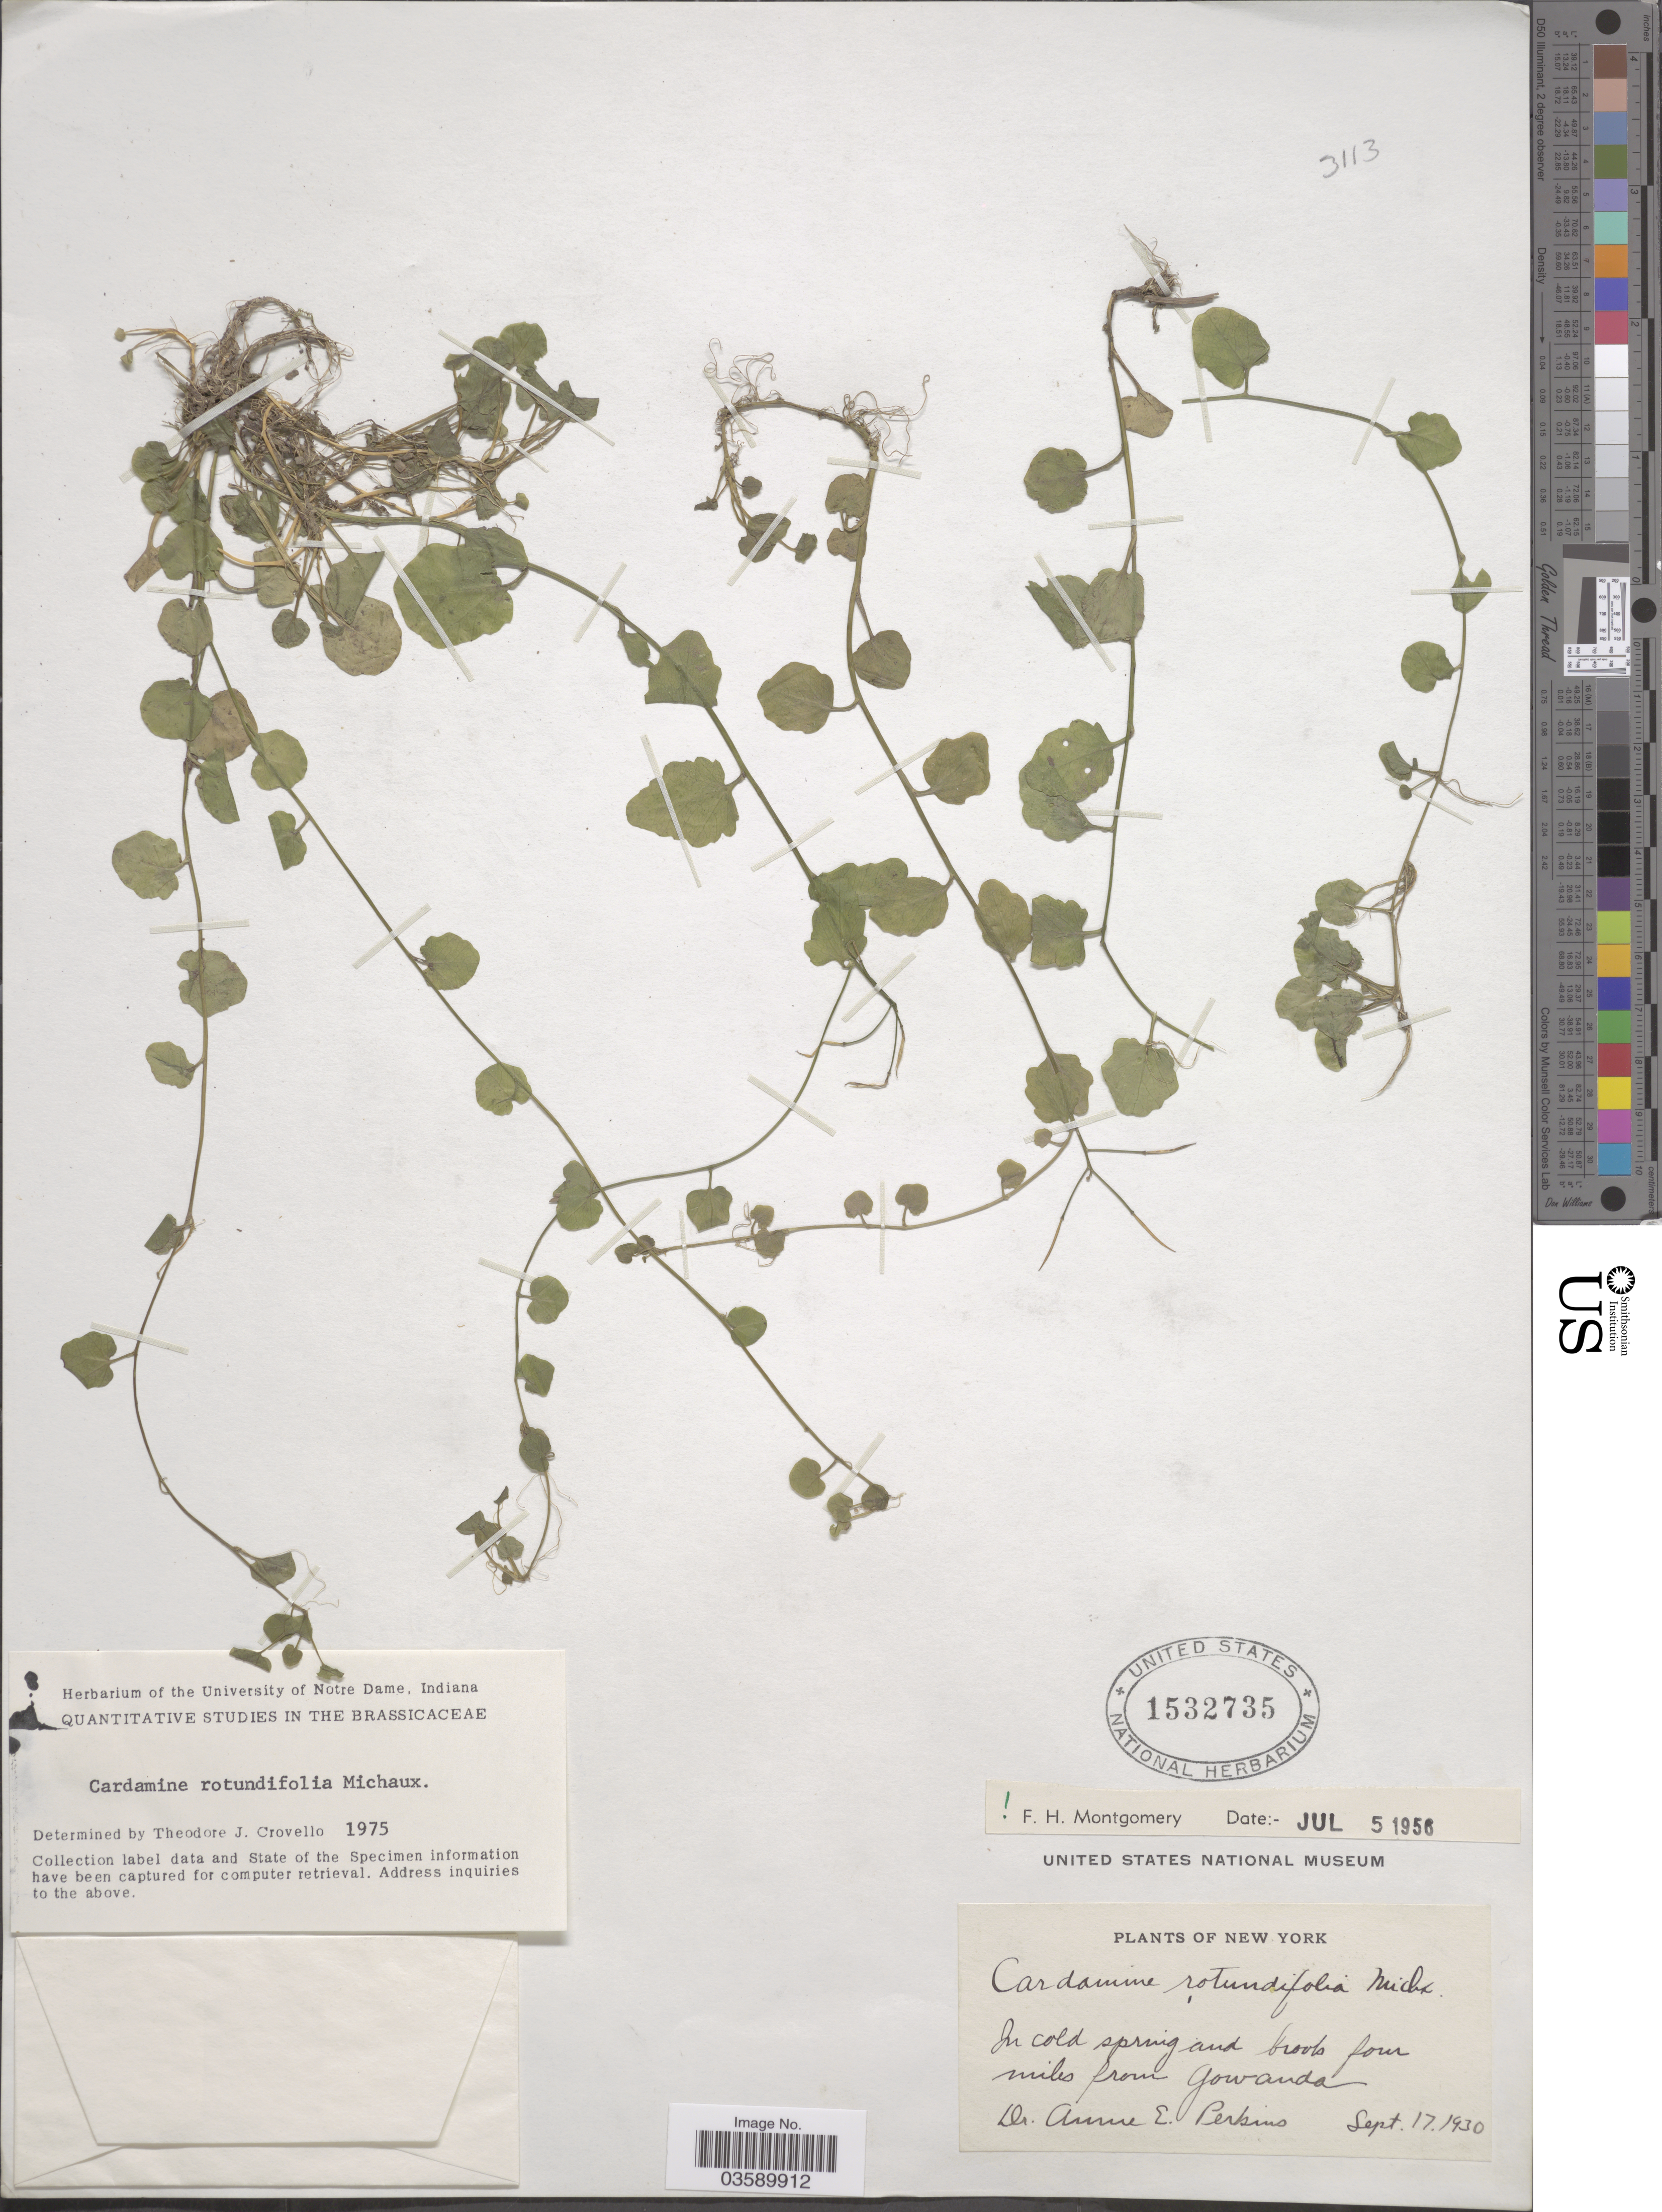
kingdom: Plantae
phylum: Tracheophyta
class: Magnoliopsida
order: Brassicales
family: Brassicaceae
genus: Cardamine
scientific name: Cardamine rotundifolia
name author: Michx.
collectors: A. E. Perkins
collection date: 1930-09-17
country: United States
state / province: New York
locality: In cold spring and brook four miles from Gowanda.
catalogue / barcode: US 1532735